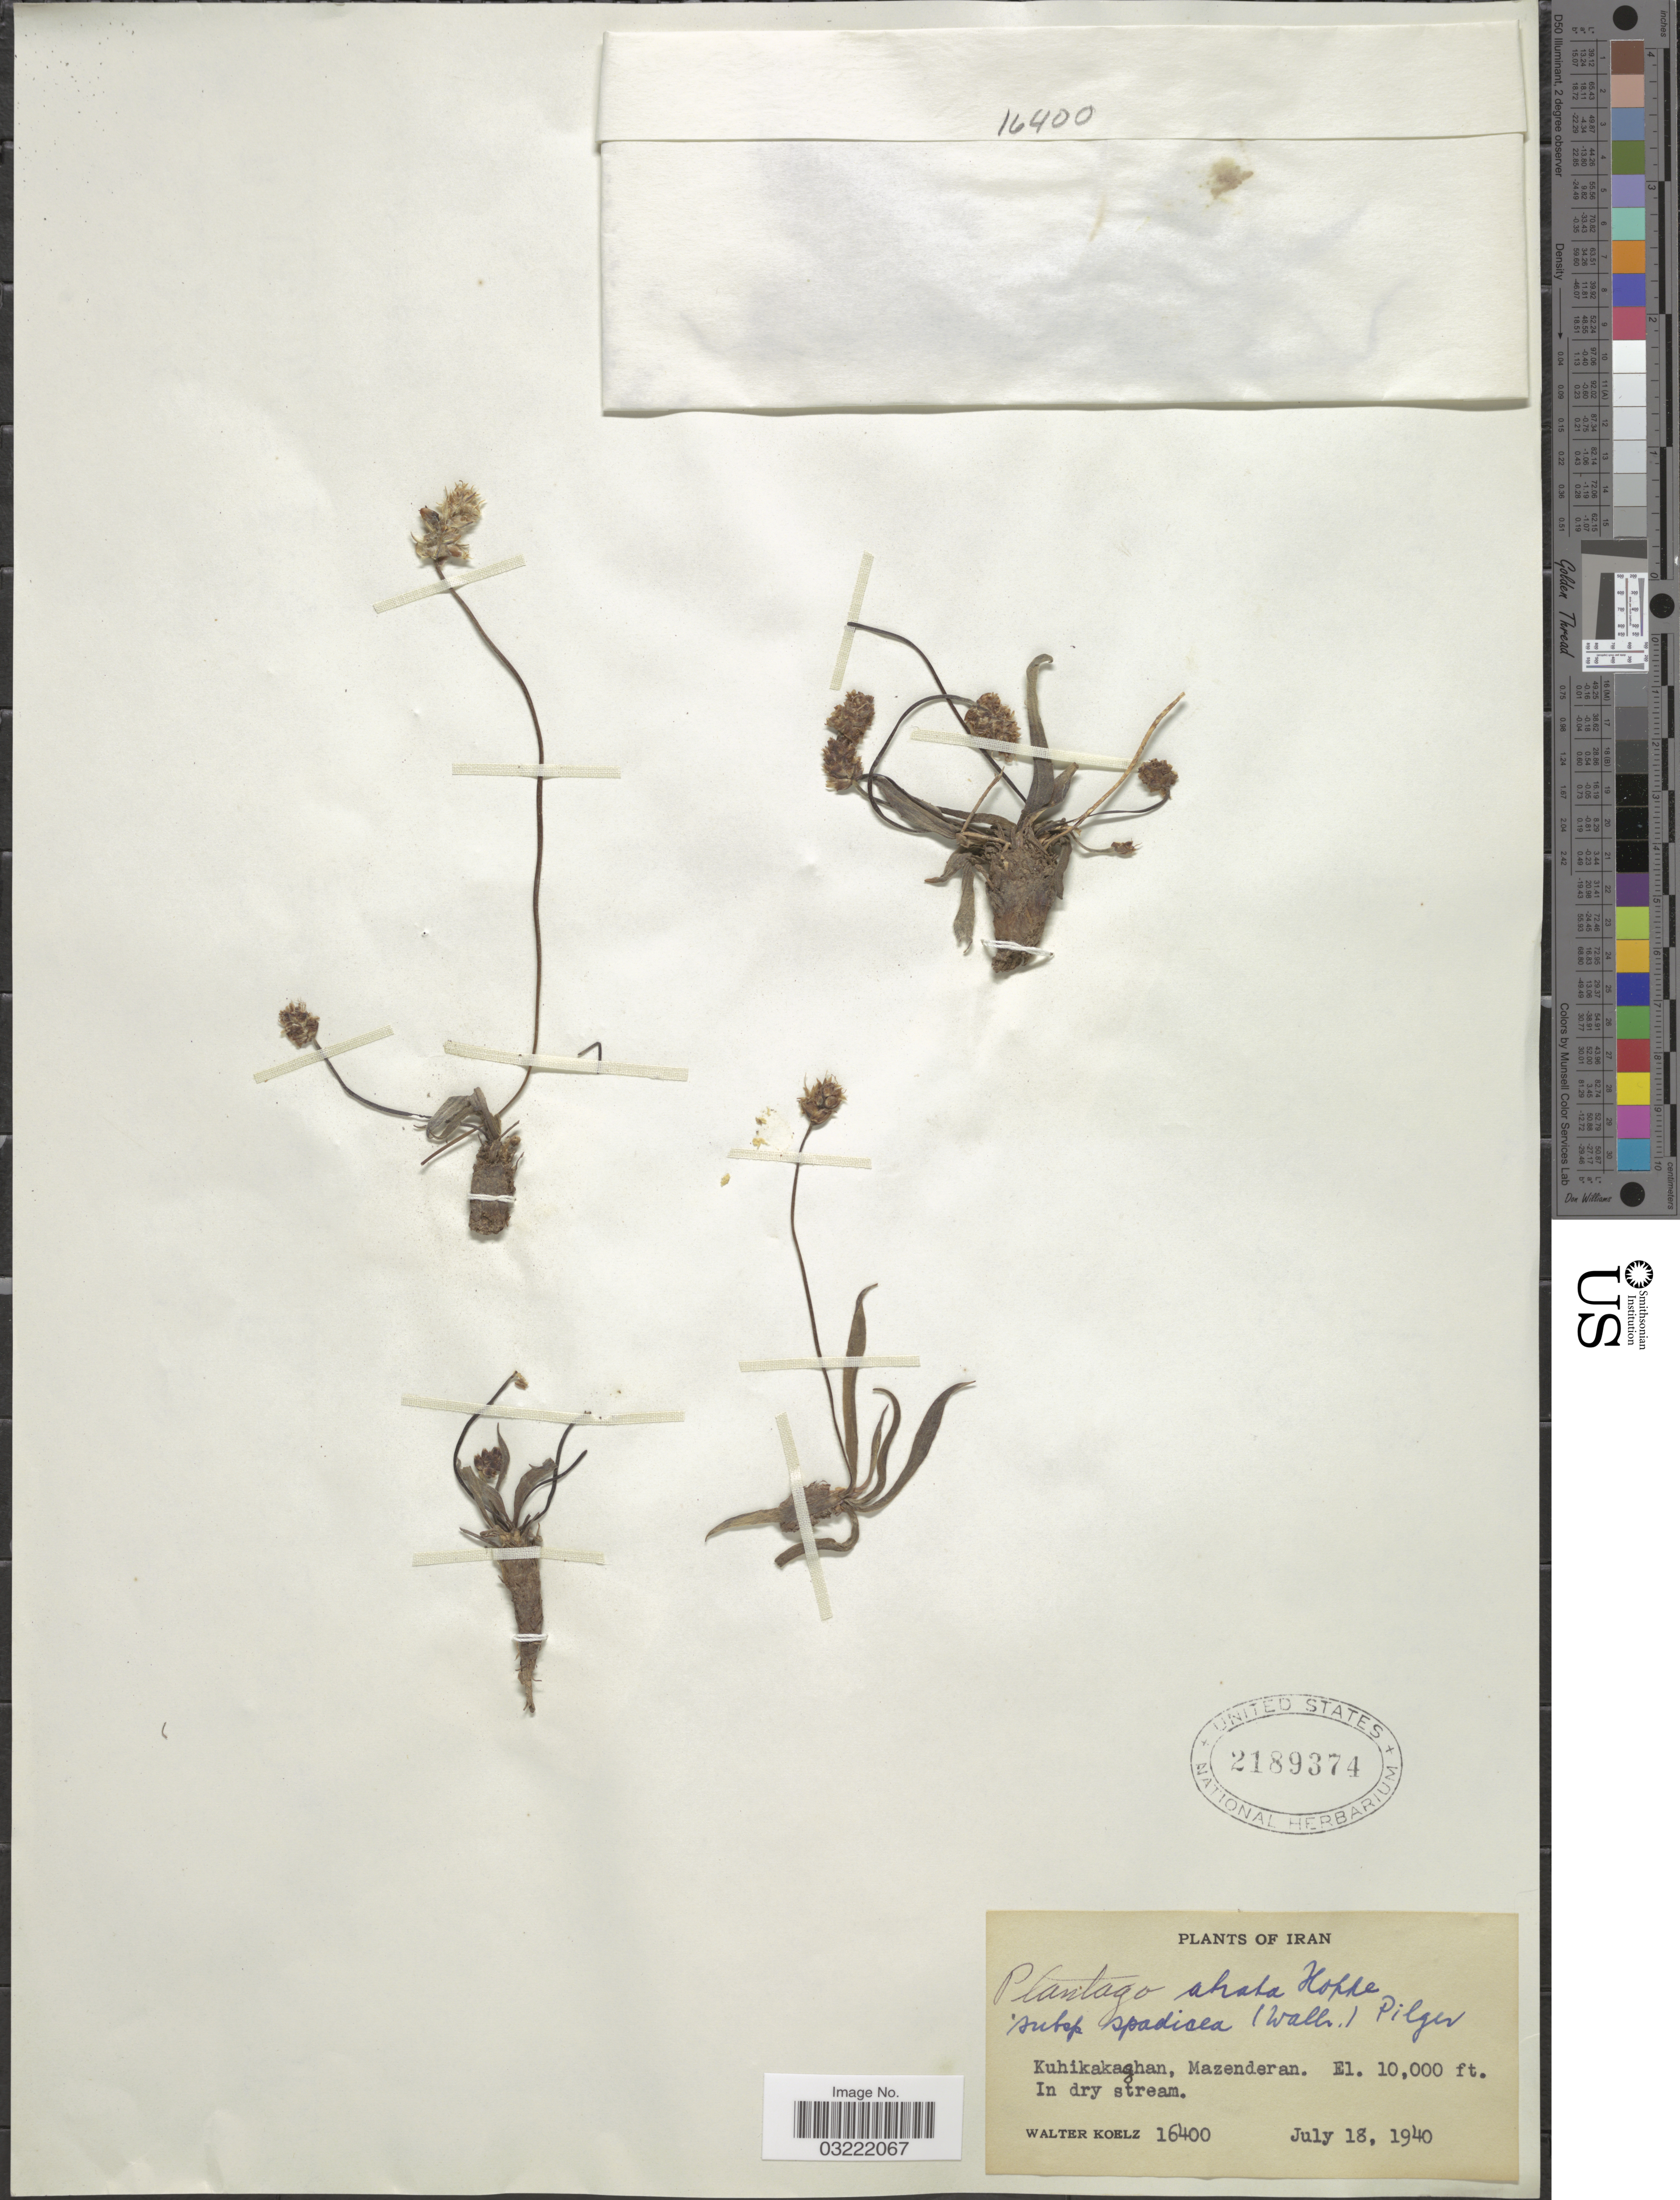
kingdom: Plantae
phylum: Tracheophyta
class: Magnoliopsida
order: Lamiales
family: Plantaginaceae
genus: Plantago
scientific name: Plantago atrata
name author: Hoppe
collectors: W. N. Koelz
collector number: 16400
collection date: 1940-07-18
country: Iran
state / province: Mazandaran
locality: Kuhikakaghan, Mazenderan.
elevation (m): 3048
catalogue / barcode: US 2189374